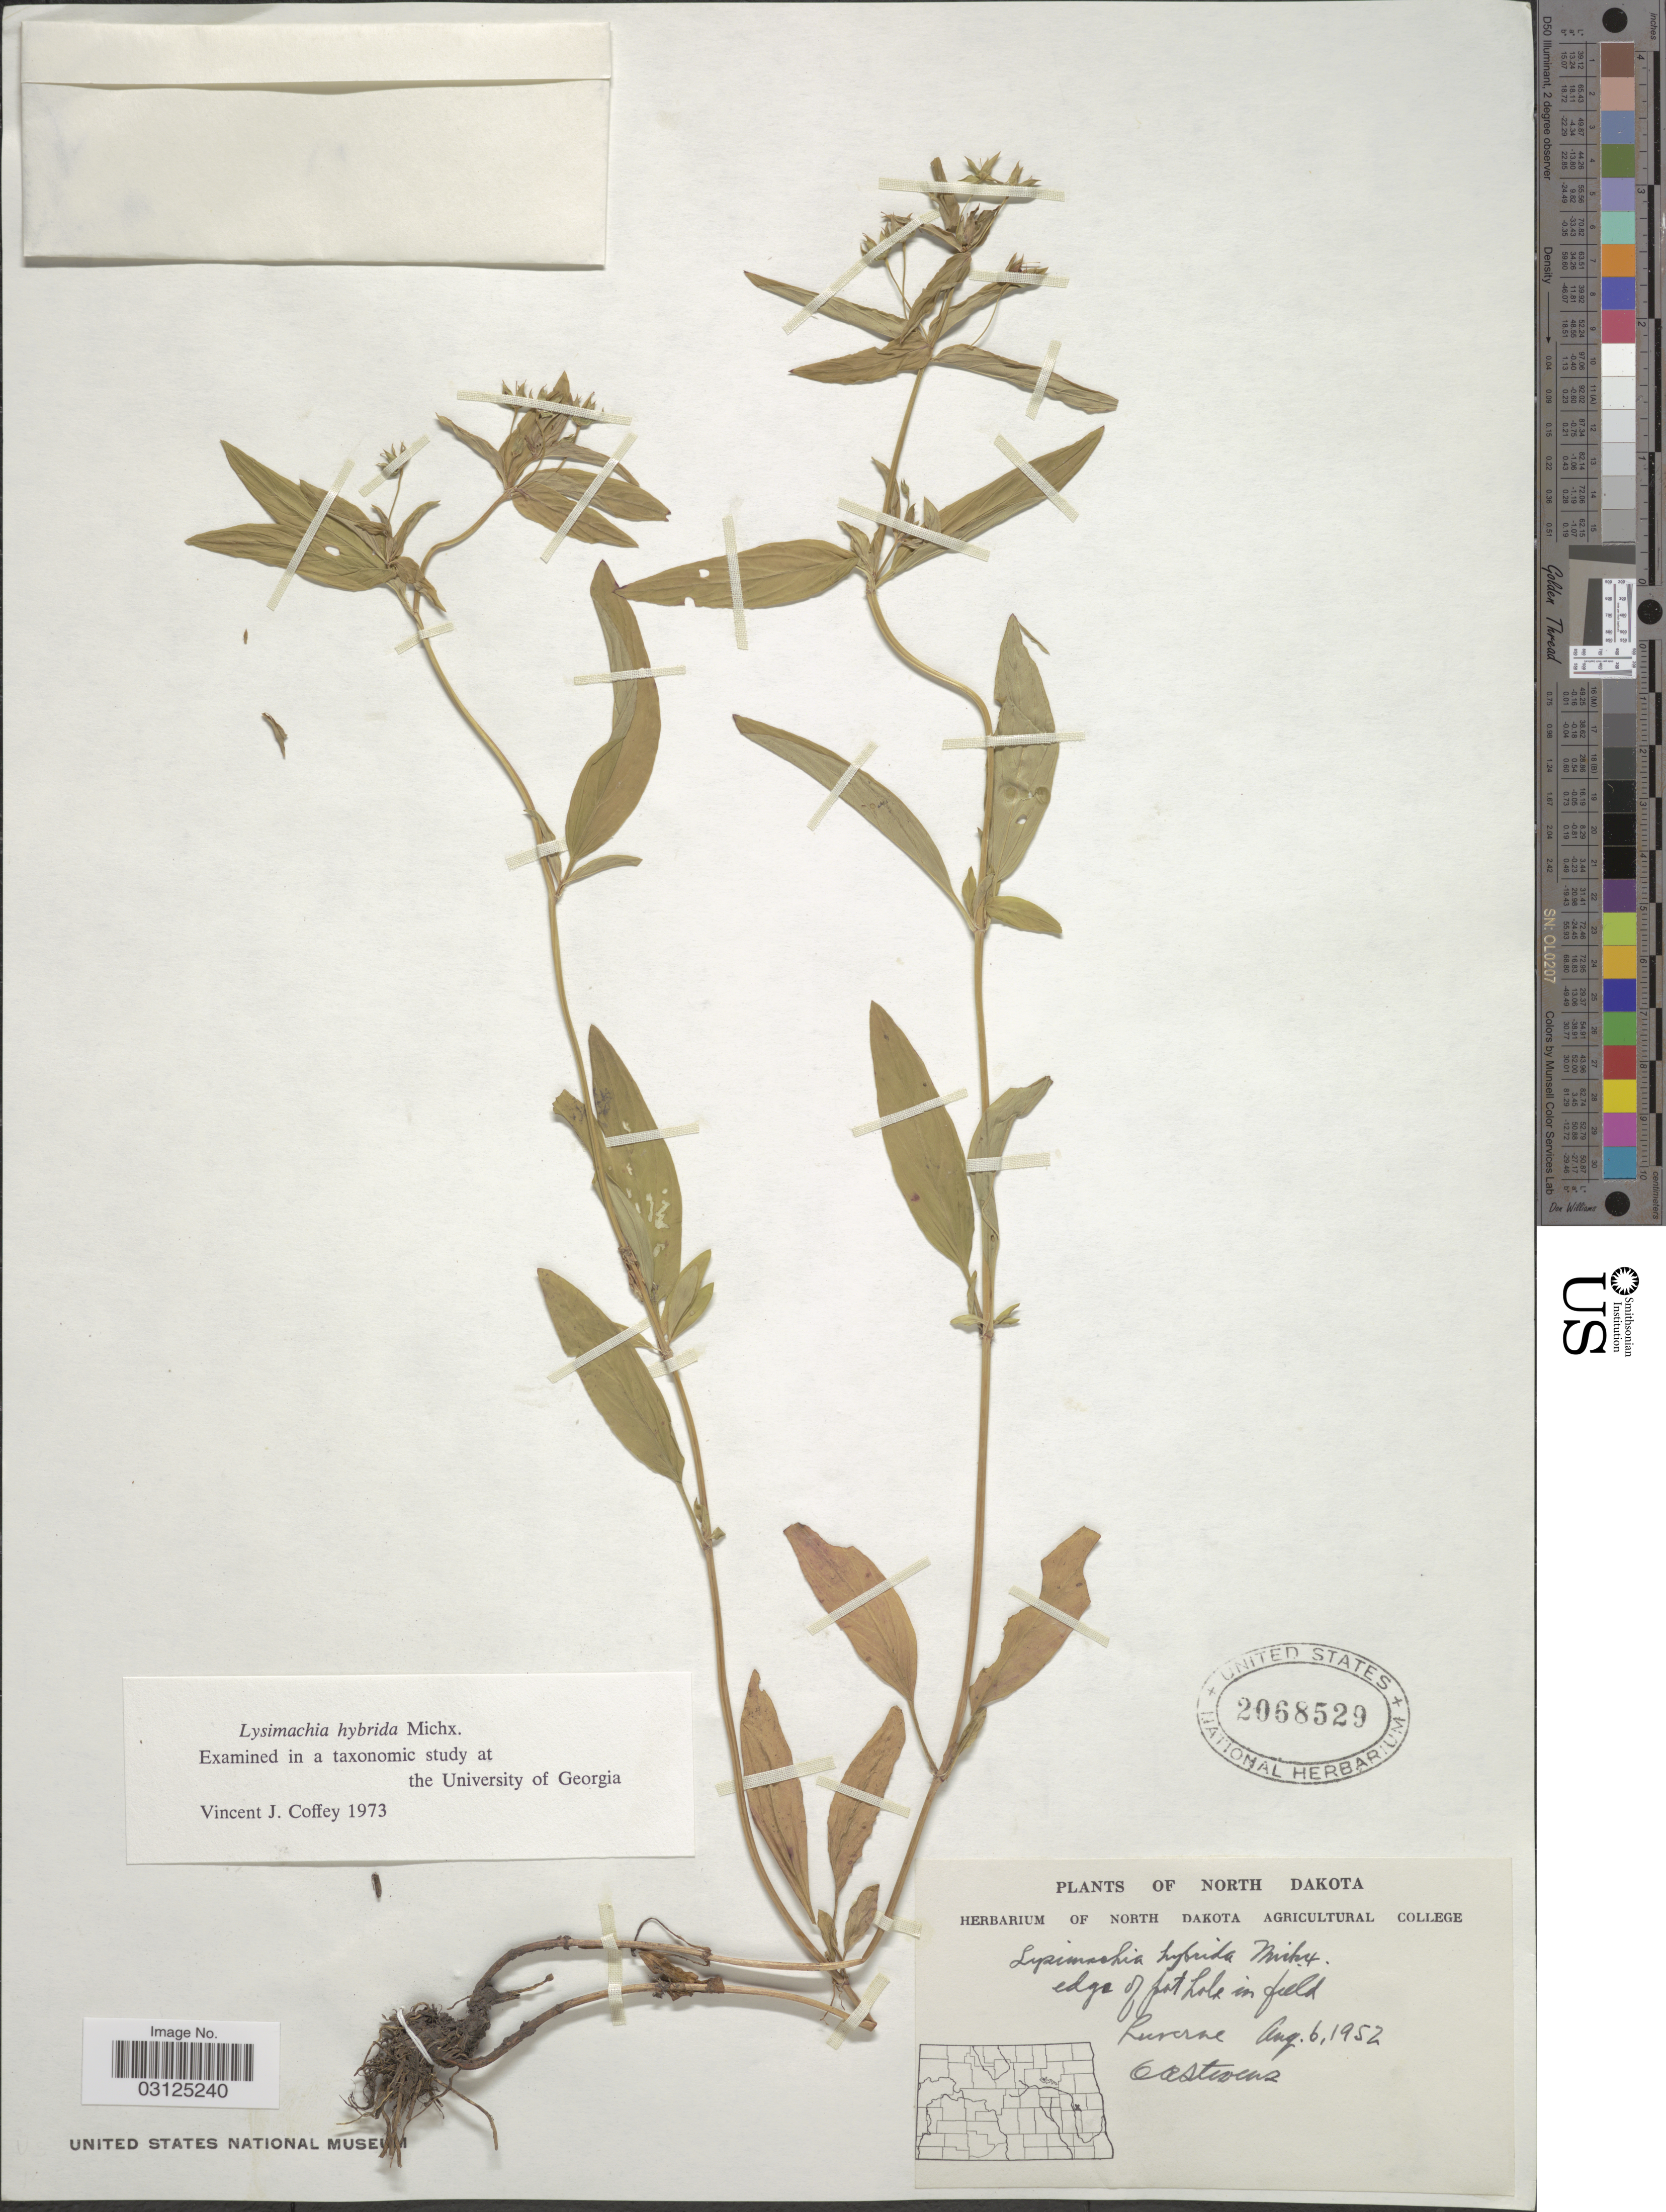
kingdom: Plantae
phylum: Tracheophyta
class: Magnoliopsida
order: Ericales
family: Primulaceae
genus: Lysimachia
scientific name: Lysimachia hybrida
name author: Michx.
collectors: O. A. Stevens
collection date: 1952-08-06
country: United States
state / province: North Dakota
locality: Luverne.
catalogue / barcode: US 2068529